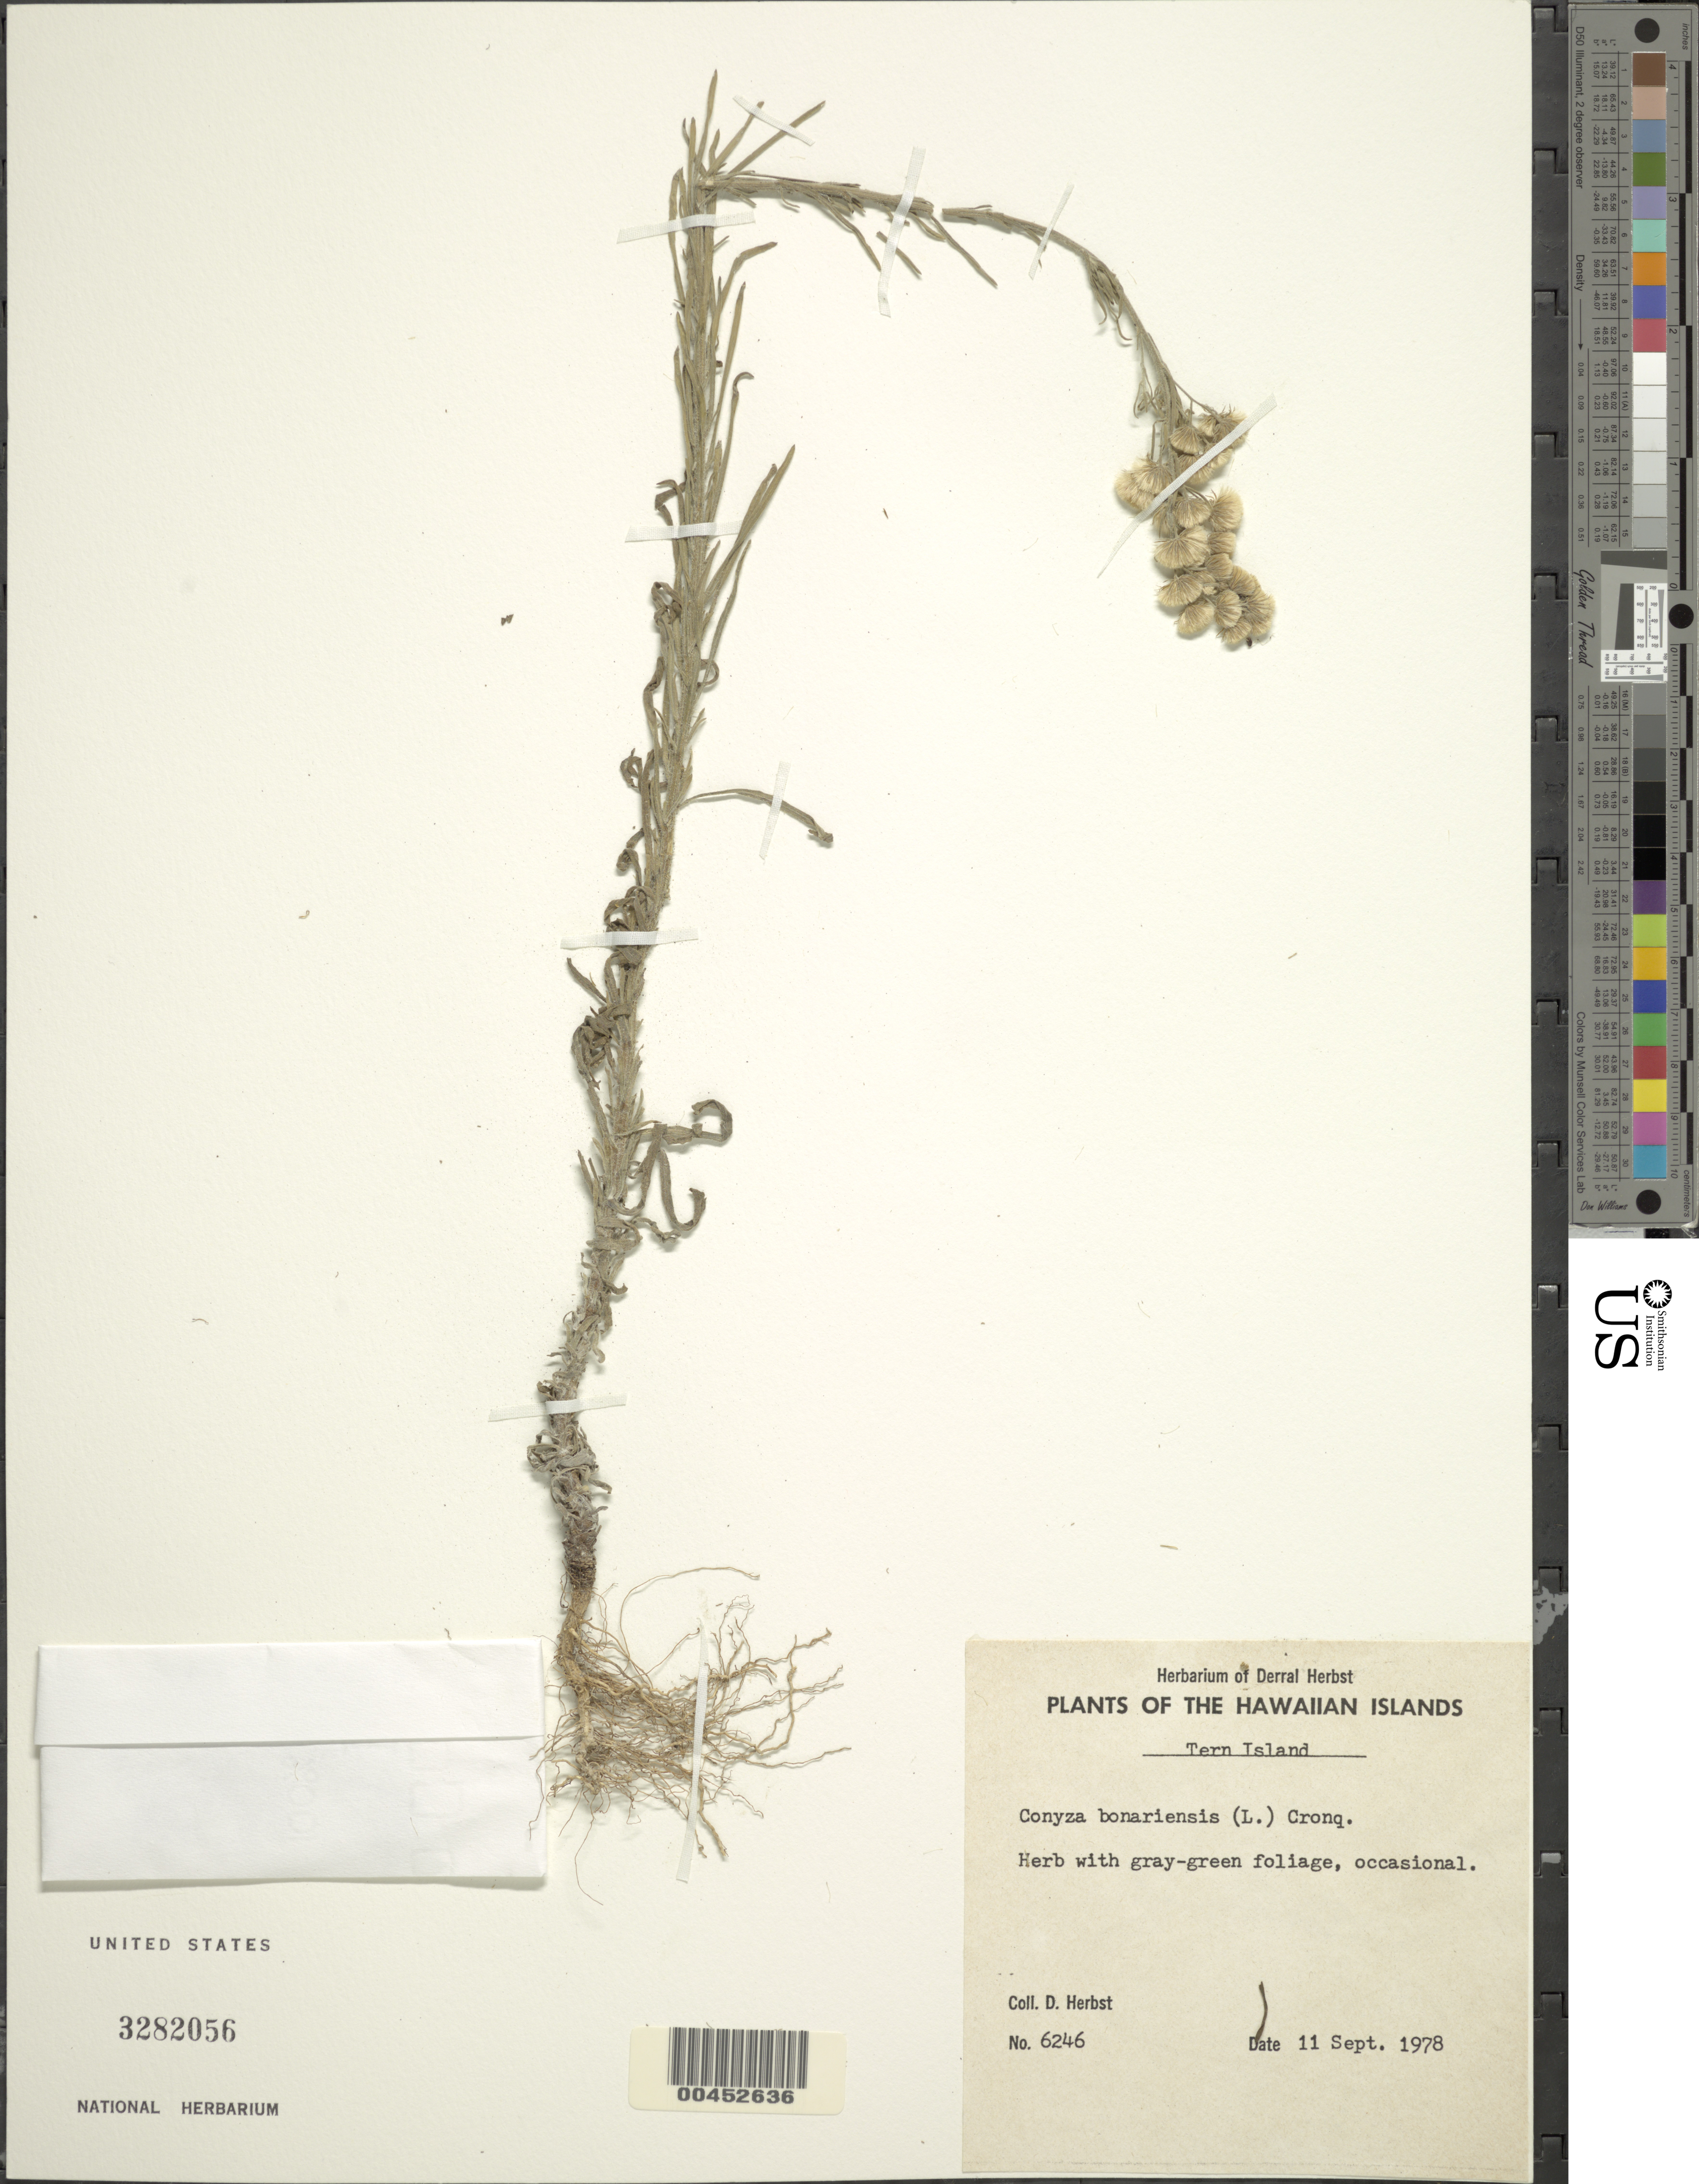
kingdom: Plantae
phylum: Tracheophyta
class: Magnoliopsida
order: Asterales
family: Asteraceae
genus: Erigeron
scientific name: Erigeron bonariensis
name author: L.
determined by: Wagner, W. L., (BOT), Smithsonian Institution - National Museum of Natural History (UNITED STATES)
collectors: D. R. Herbst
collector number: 6246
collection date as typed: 11 Sep 1978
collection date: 1978-09-11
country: United States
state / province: Hawaii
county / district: Honolulu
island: Oahu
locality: Tern Island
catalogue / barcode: US 3282056